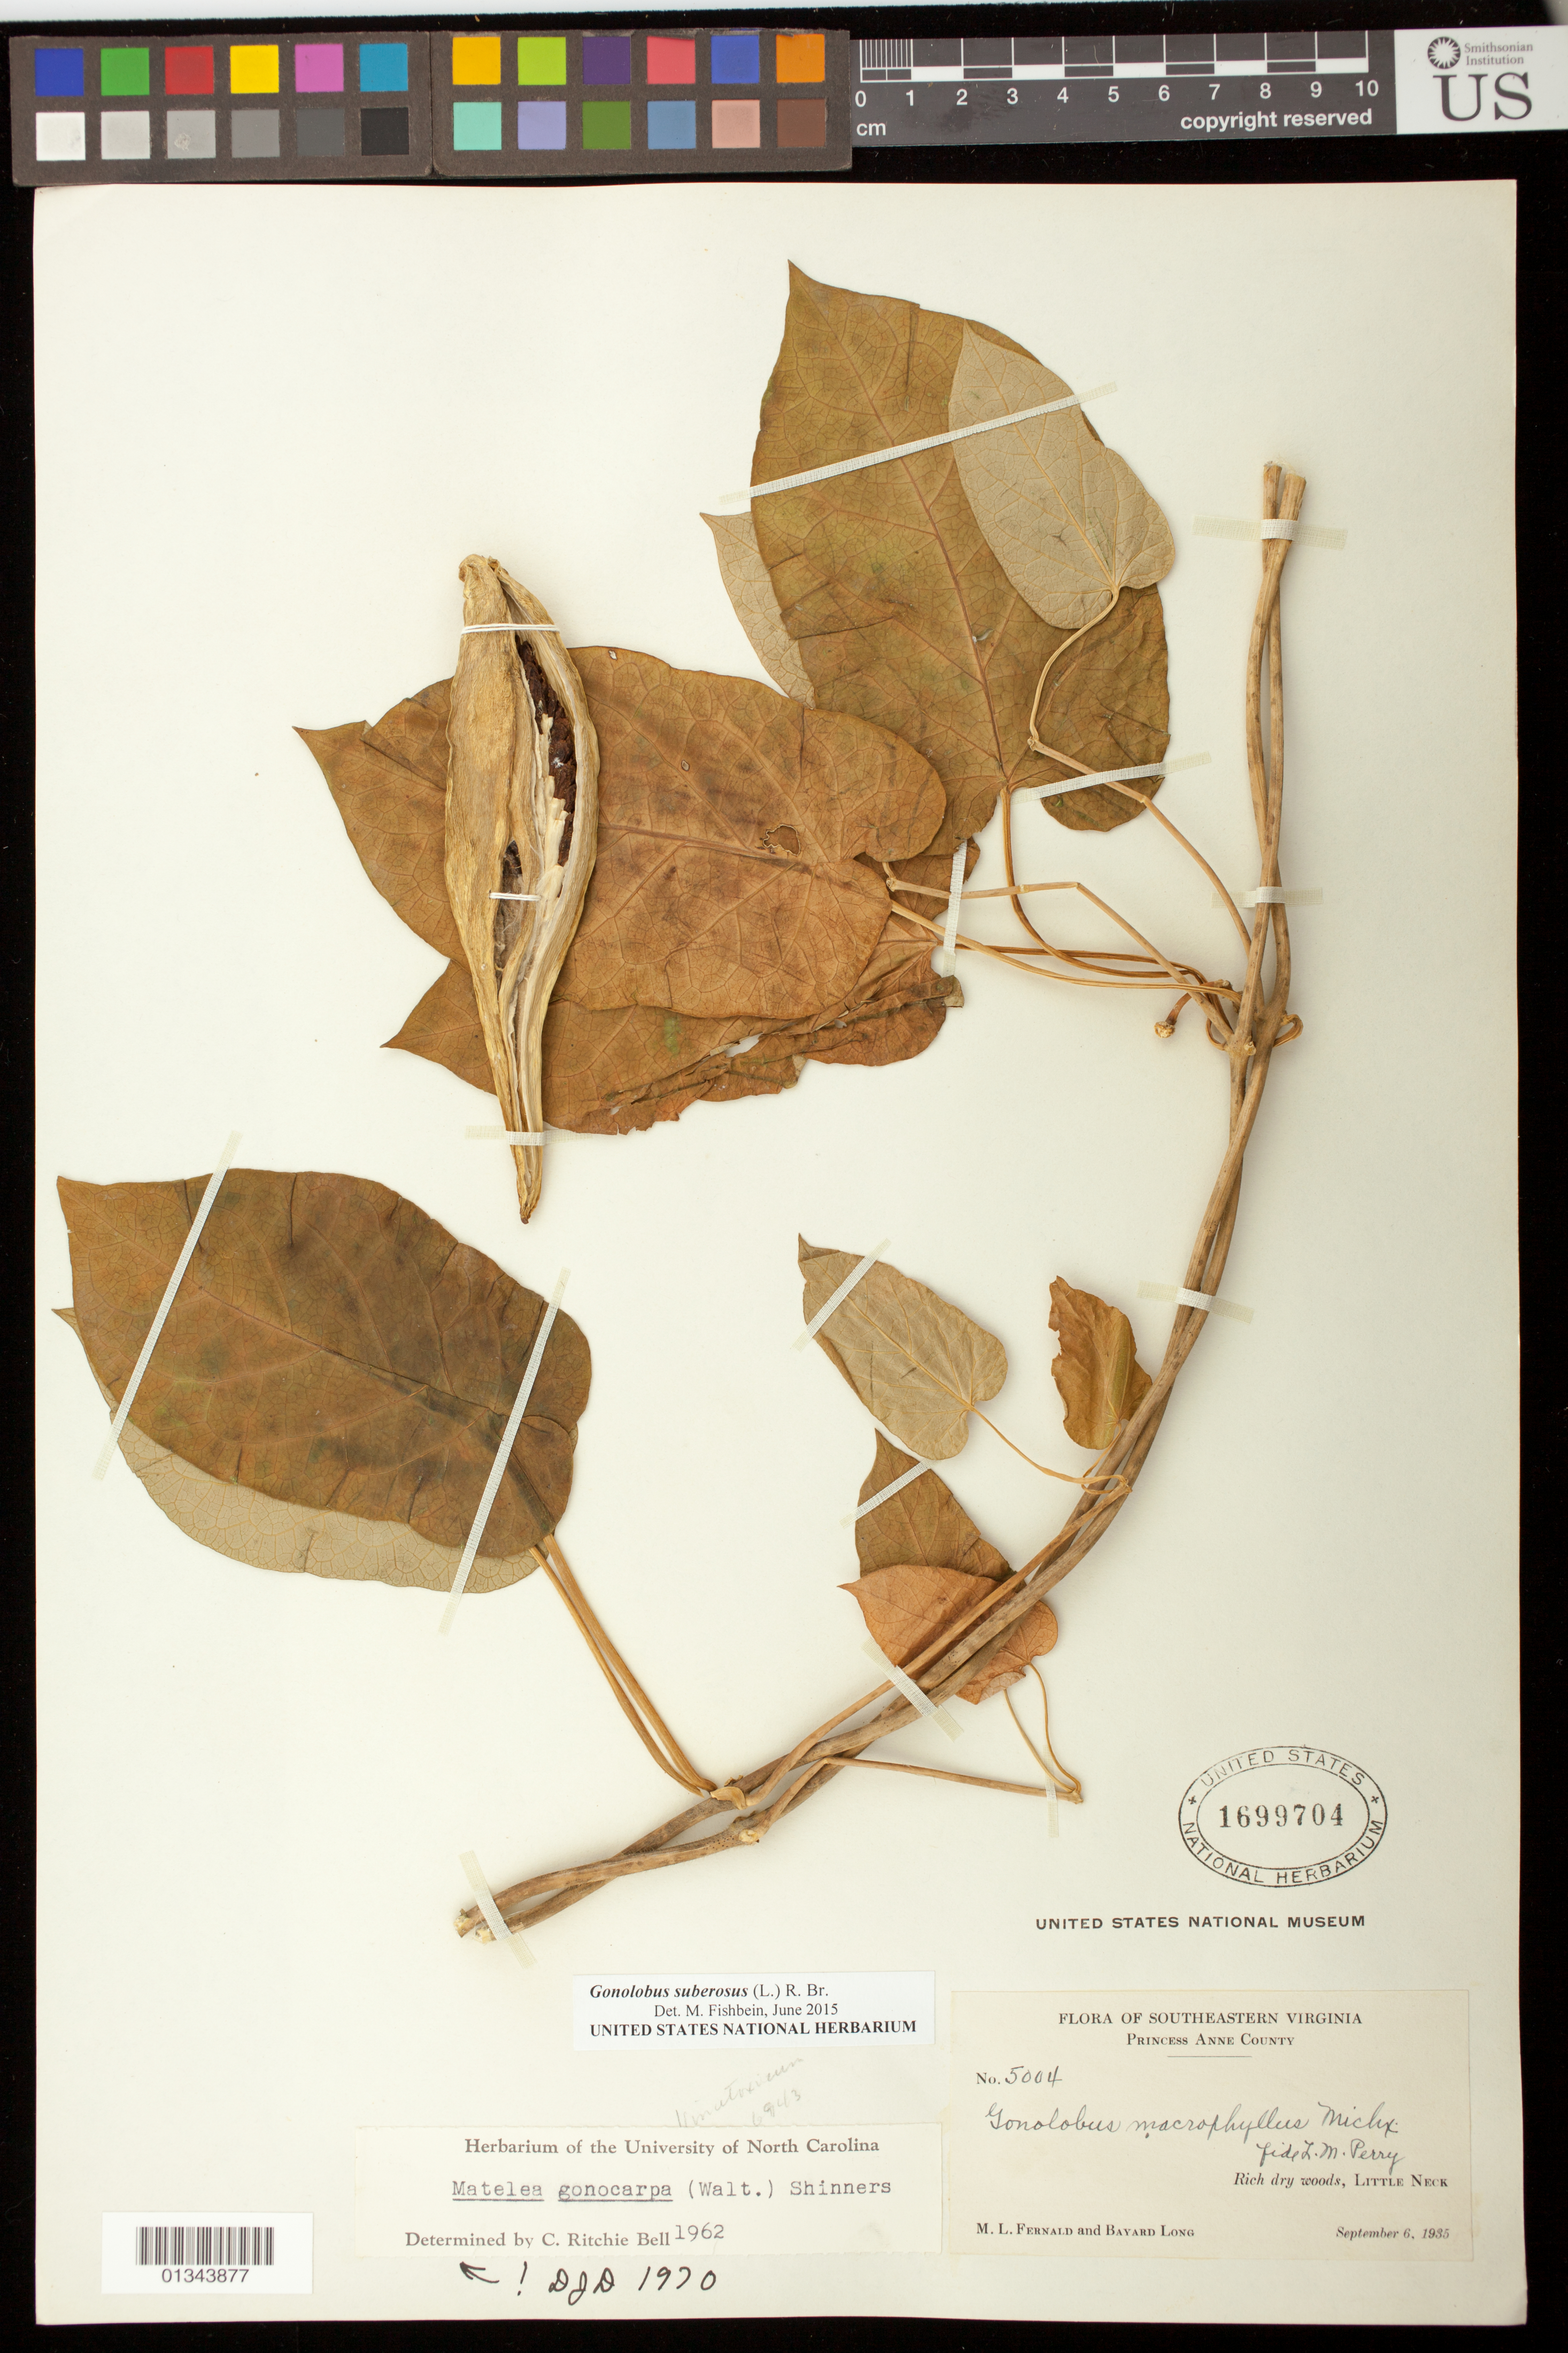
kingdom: Plantae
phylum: Tracheophyta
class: Magnoliopsida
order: Gentianales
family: Apocynaceae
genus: Gonolobus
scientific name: Gonolobus suberosus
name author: (L.) R. Br.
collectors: M. L. Fernald & B. Long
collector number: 5004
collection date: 1935-09-06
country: United States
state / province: Virginia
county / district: City of Virginia Beach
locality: Princess Anne County, Little Neck [City of Virginia Beach = Princess Anne County (extinct), in part]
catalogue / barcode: US 1699704